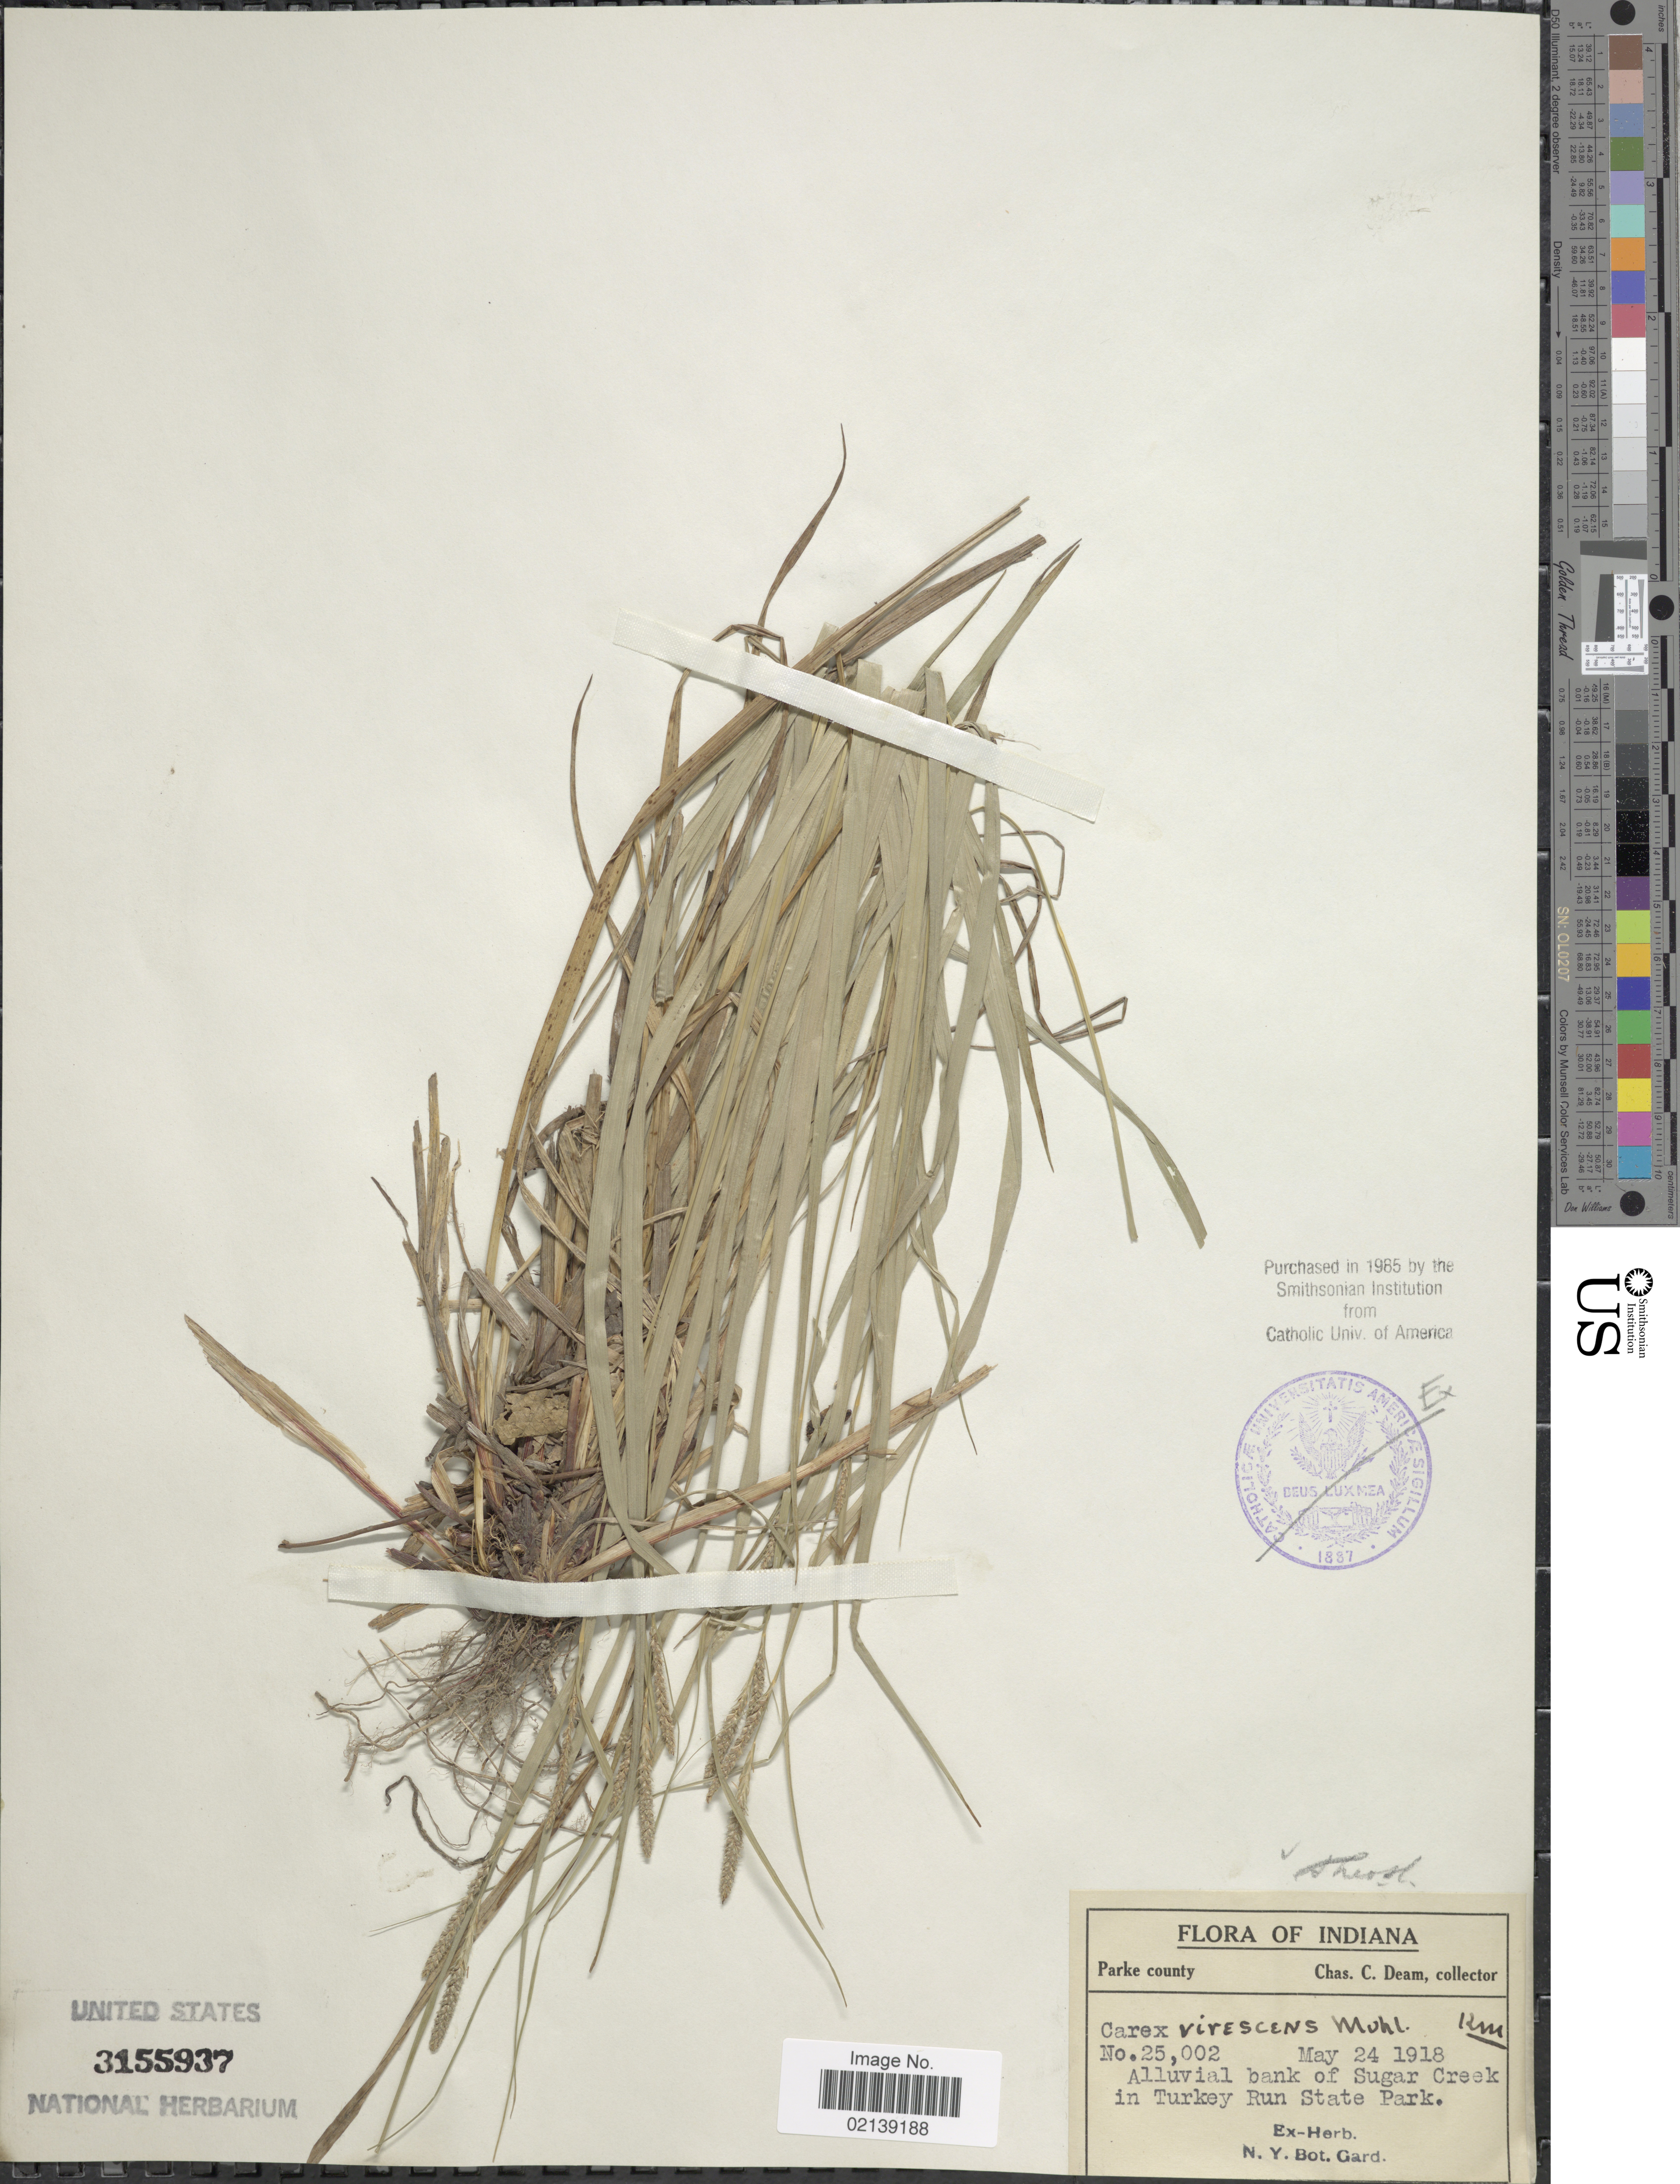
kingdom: Plantae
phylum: Tracheophyta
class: Liliopsida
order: Poales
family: Cyperaceae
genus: Carex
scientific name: Carex virescens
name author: Muhl. ex Willd.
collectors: C. C. Deam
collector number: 25002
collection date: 1918-05-24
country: United States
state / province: Indiana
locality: Parke County, Alluvial bank of Sugar Creek in Turkey Run State Park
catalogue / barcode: US 3155937